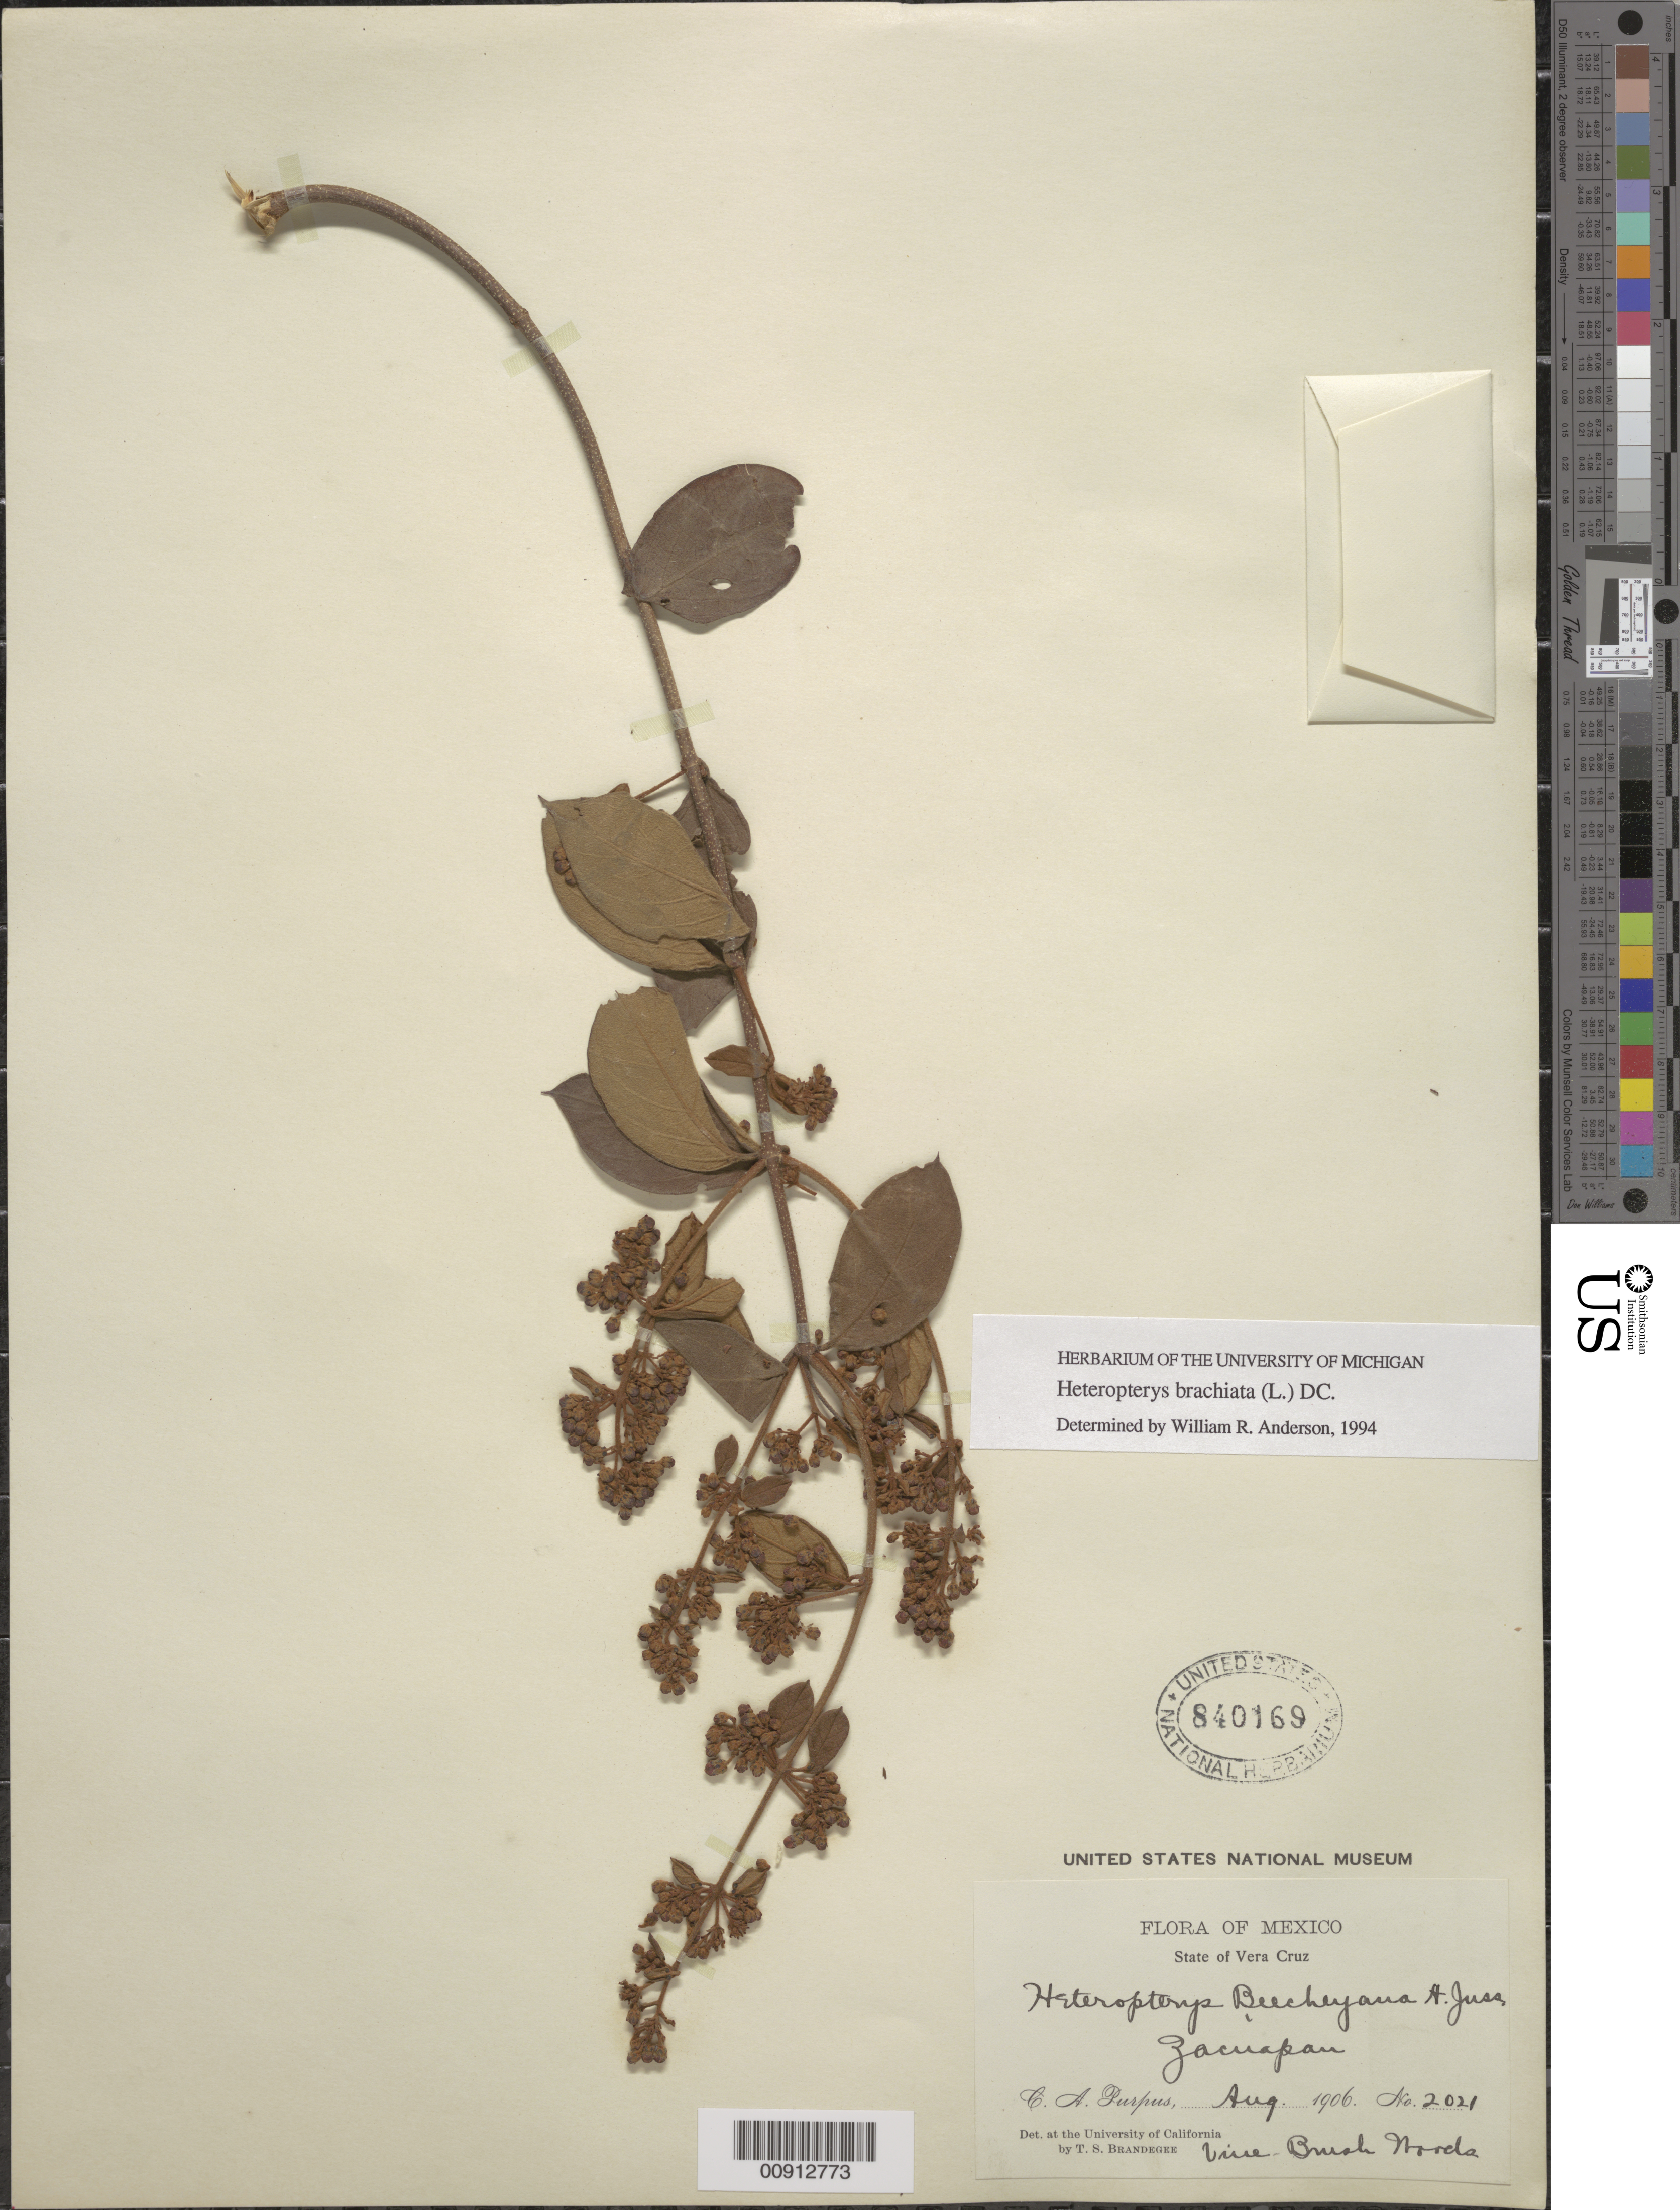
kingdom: Plantae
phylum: Tracheophyta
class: Magnoliopsida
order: Malpighiales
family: Malpighiaceae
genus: Heteropterys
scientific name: Heteropterys brachiata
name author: (L.) DC.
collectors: C. A. Purpus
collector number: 2021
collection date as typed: Aug 1906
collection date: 1906-08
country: Mexico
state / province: Veracruz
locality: Zacuapan, Veracruz.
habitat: Brush woods.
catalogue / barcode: US 840169